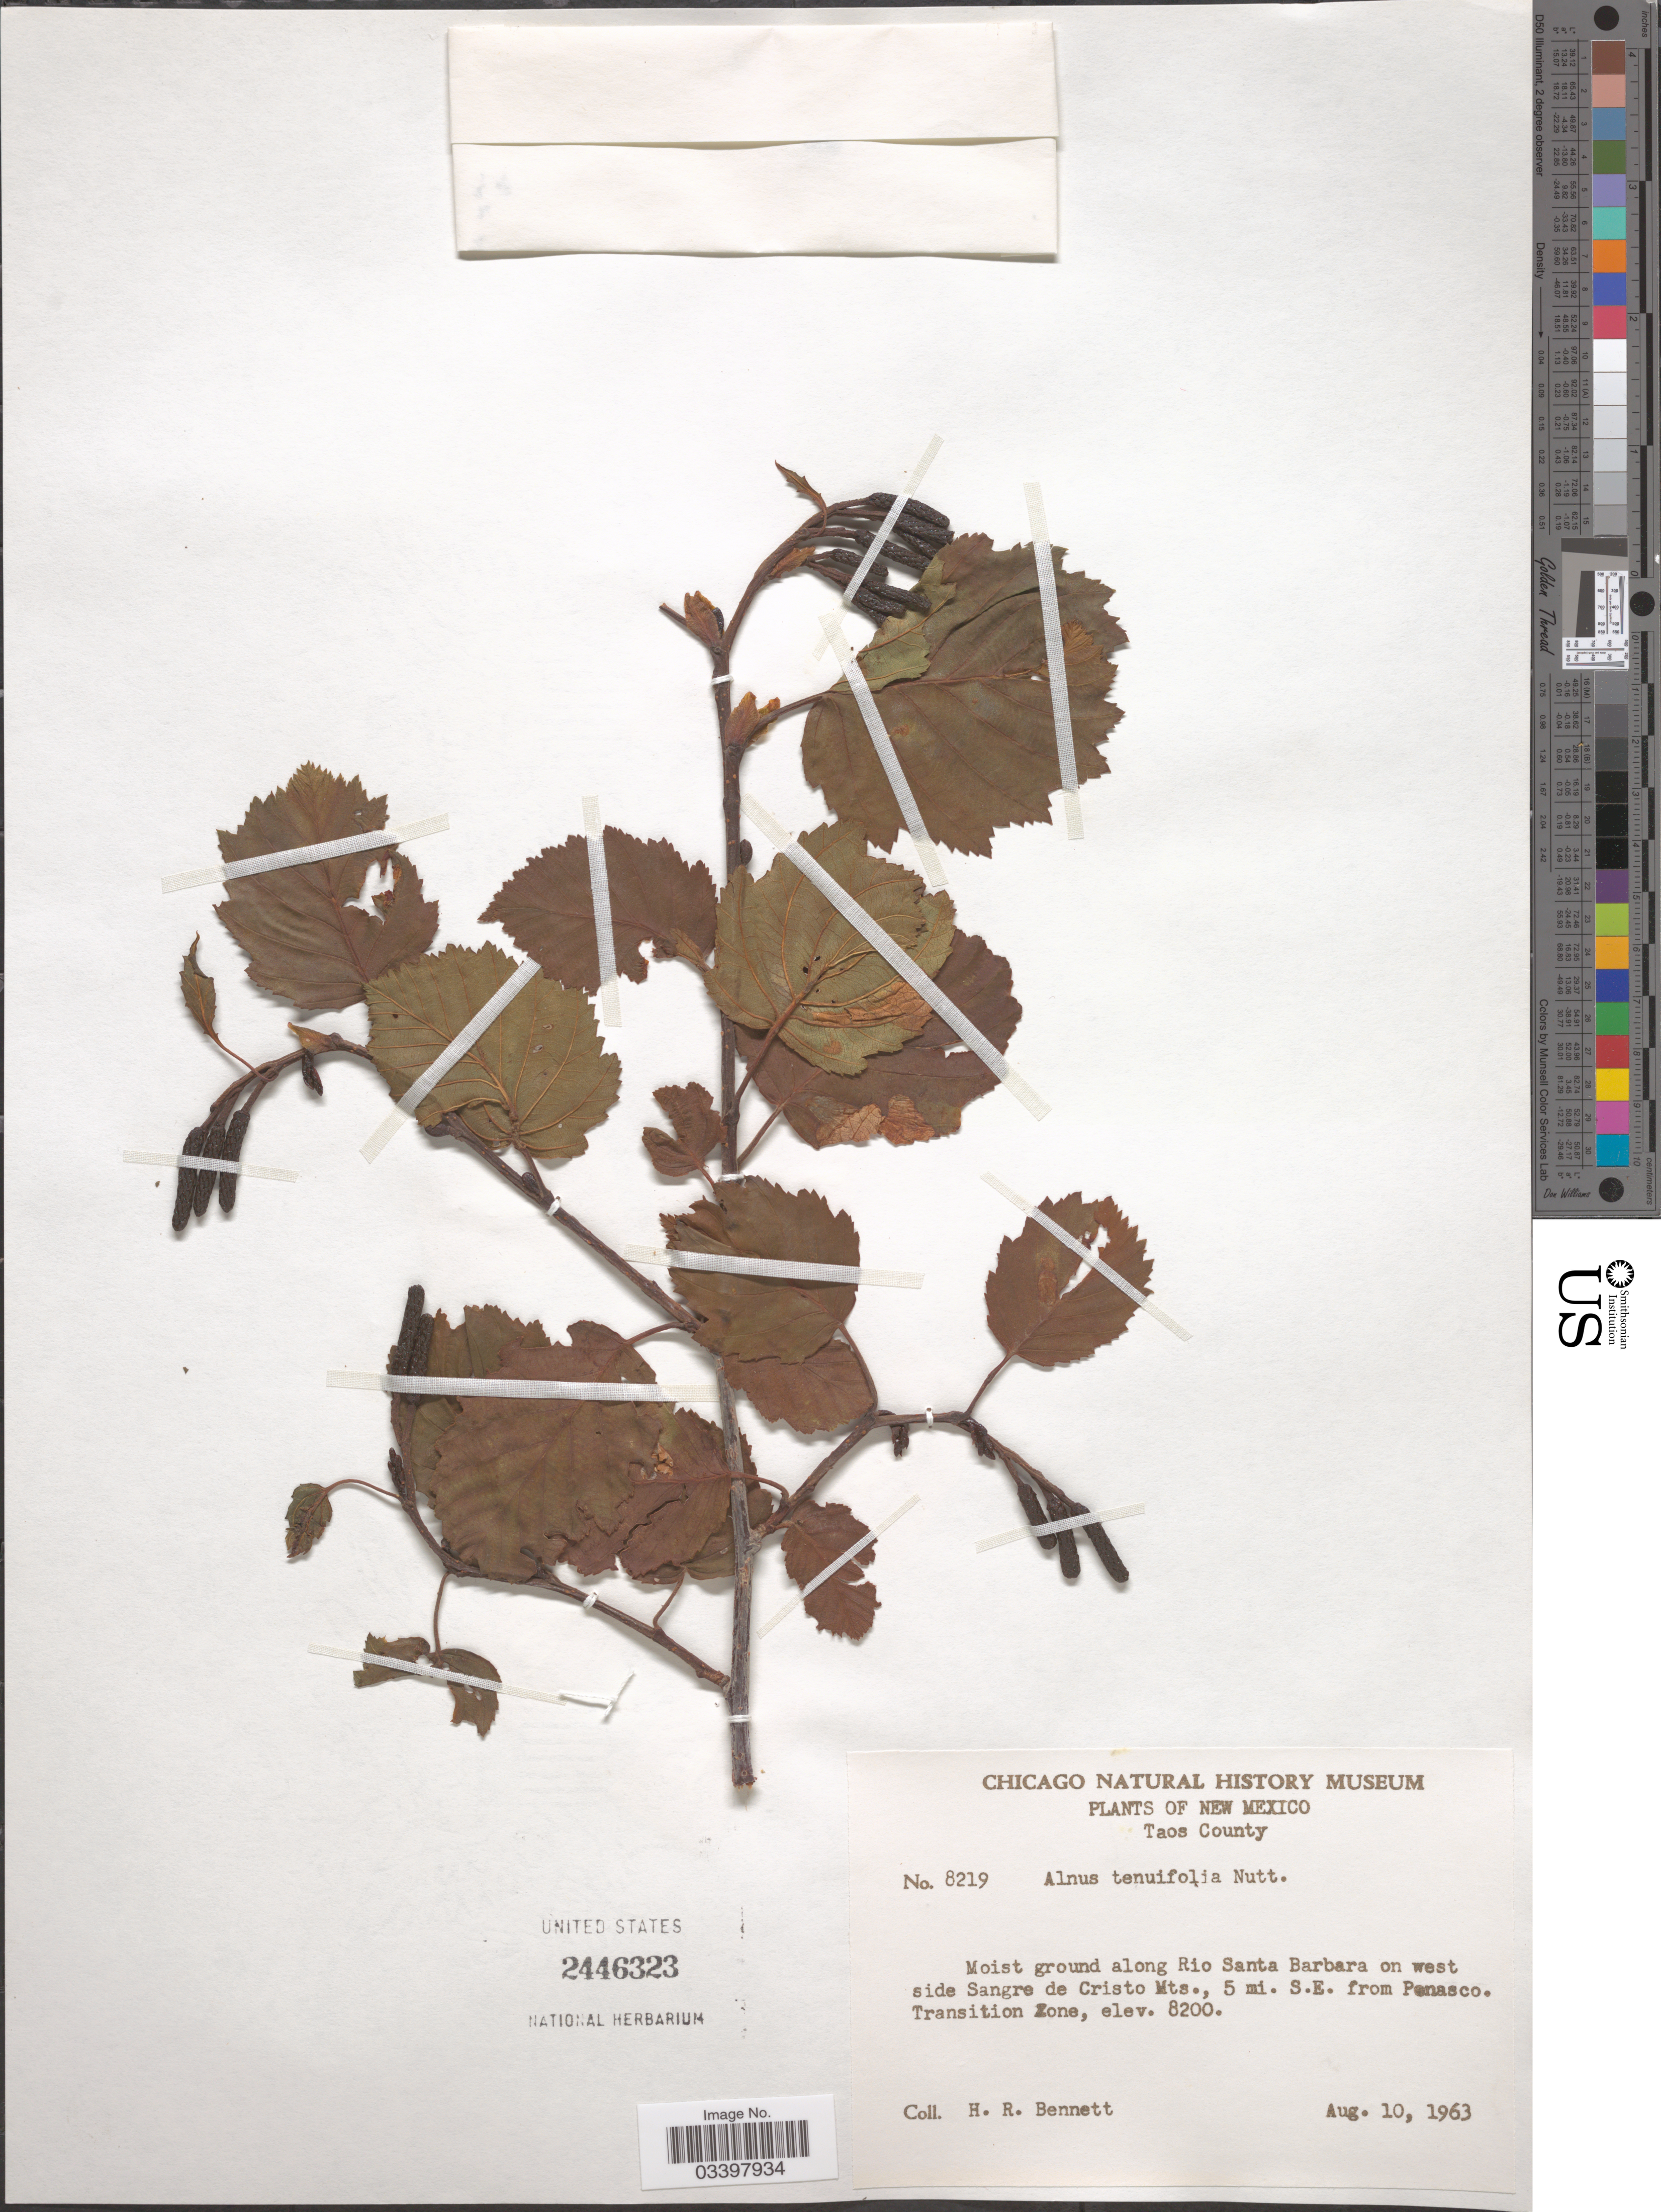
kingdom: Plantae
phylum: Tracheophyta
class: Magnoliopsida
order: Fagales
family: Betulaceae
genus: Alnus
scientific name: Alnus incana subsp. tenuifolia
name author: (Nutt.) Breitung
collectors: H. R. Bennett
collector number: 8219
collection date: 1963-08-10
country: United States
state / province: New Mexico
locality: Taos County. Along Rio Santa Barbara on west side Sangre de Cristo Mts., 5 mi. S.E. from Penasco. Transition Zone.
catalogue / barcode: US 2446323